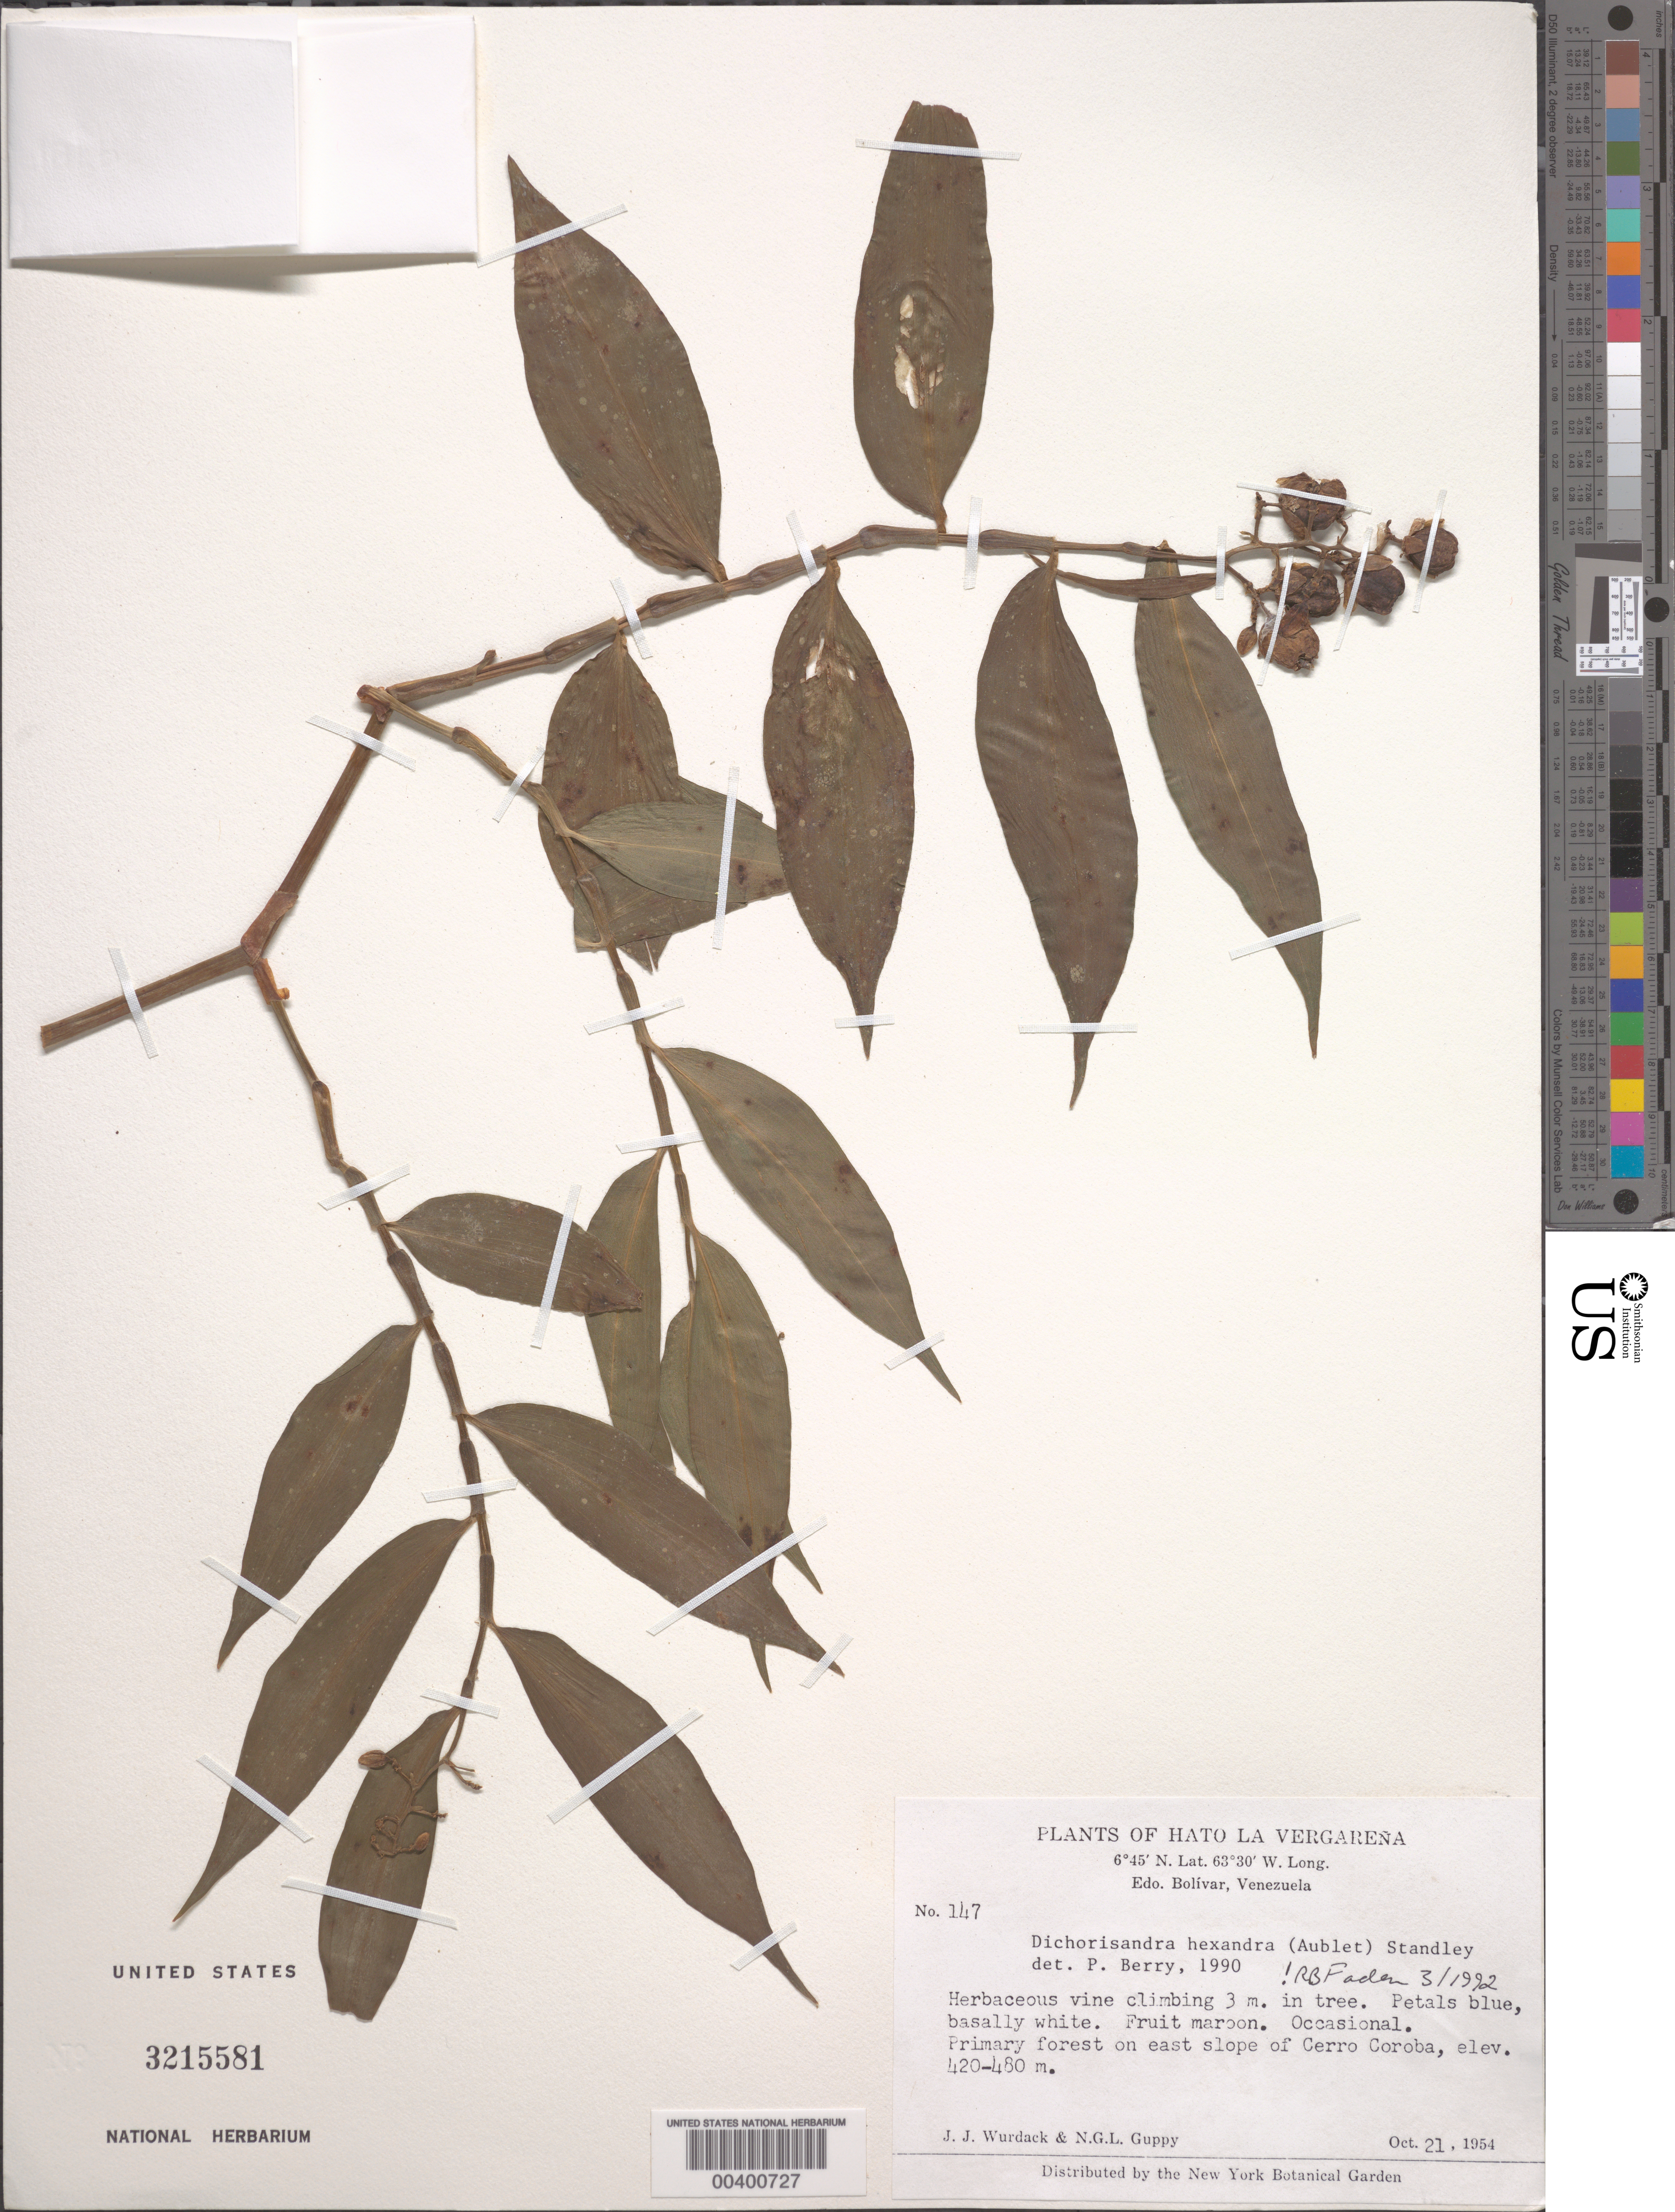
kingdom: Plantae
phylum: Tracheophyta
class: Liliopsida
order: Commelinales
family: Commelinaceae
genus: Dichorisandra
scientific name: Dichorisandra hexandra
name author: (Aubl.) Standl.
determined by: Faden, Robert B., (US), Smithsonian Institution - National Museum of Natural History (UNITED STATES)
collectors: J. J. Wurdack & N. Guppy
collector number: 147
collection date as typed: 21 Oct 1954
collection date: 1954-10-21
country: Venezuela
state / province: Bolivar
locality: Cerro coroba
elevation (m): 420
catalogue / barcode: US 3215581